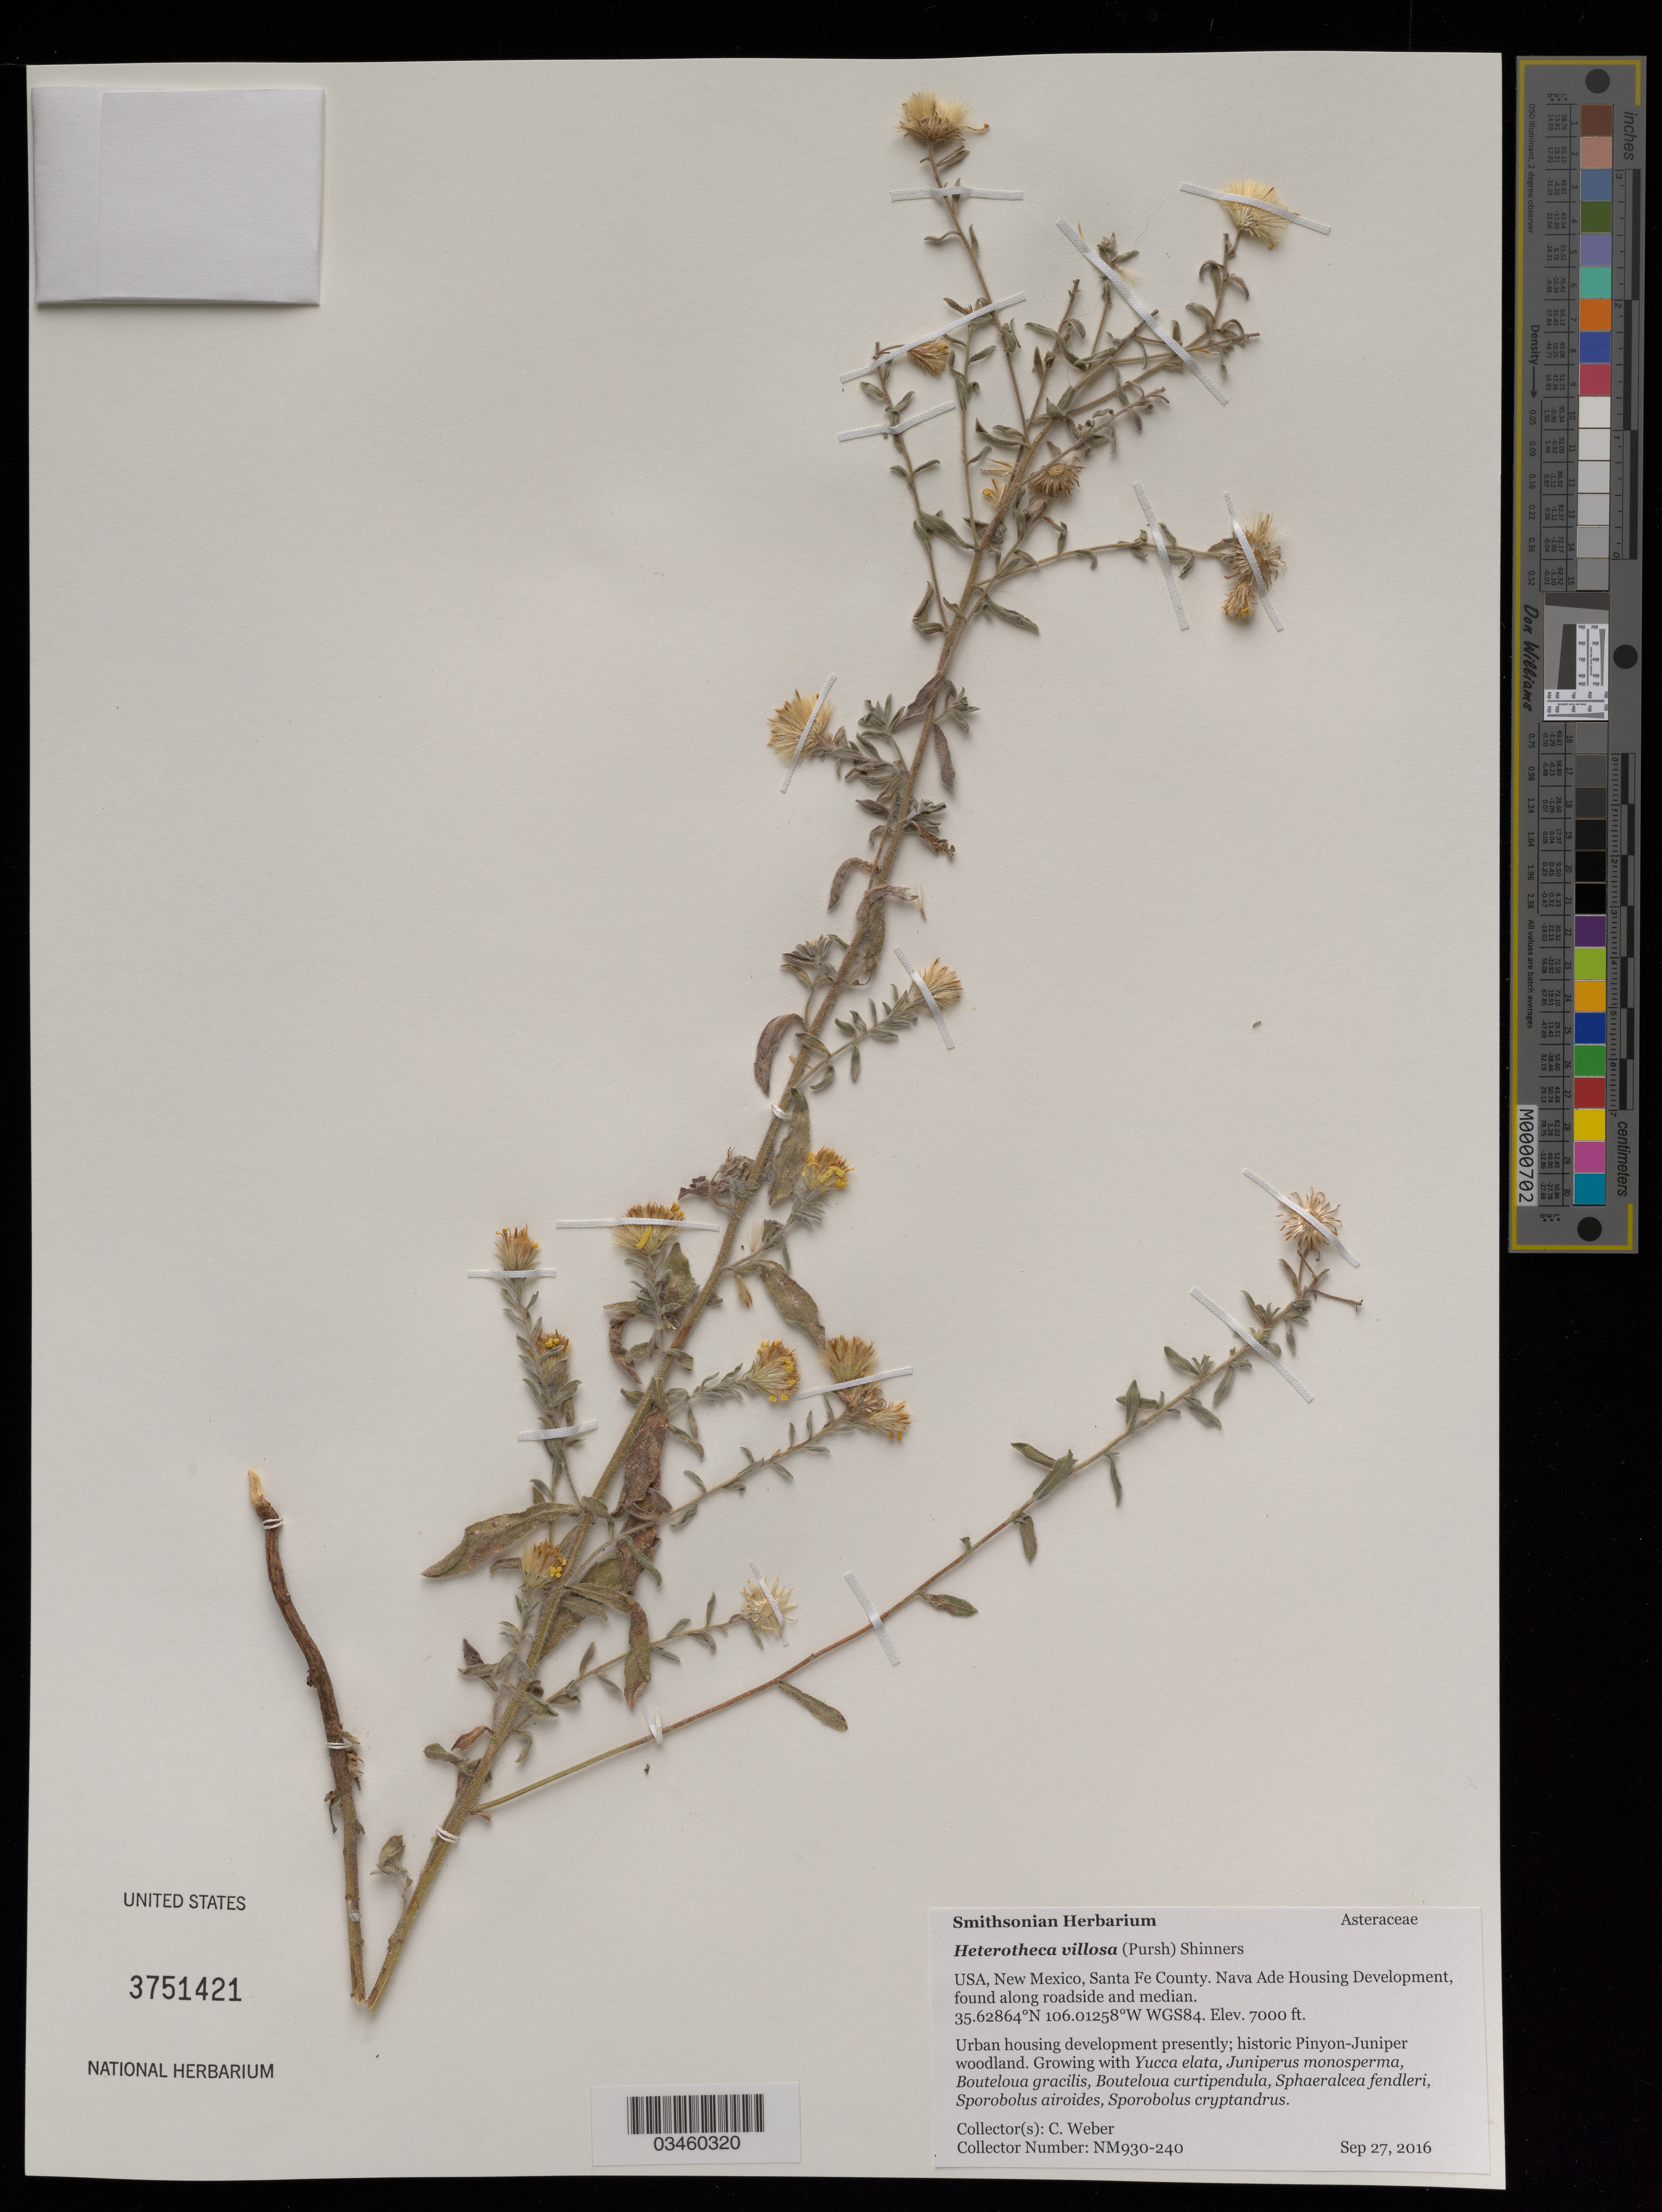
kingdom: Plantae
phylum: Tracheophyta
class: Magnoliopsida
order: Asterales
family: Asteraceae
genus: Heterotheca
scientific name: Heterotheca villosa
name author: (Pursh) Shinners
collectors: C. Weber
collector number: NM930-240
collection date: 2016-09-27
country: United States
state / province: New Mexico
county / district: Santa Fe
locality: Nava Ade Housing Area in Santa Fe.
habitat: Urban housing development presently, historic Pinyon-Juniper woodland. With Yucca elata, Juniperus monosperma, Bouteloua gracilis, ect.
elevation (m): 2134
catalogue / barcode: US 3751421